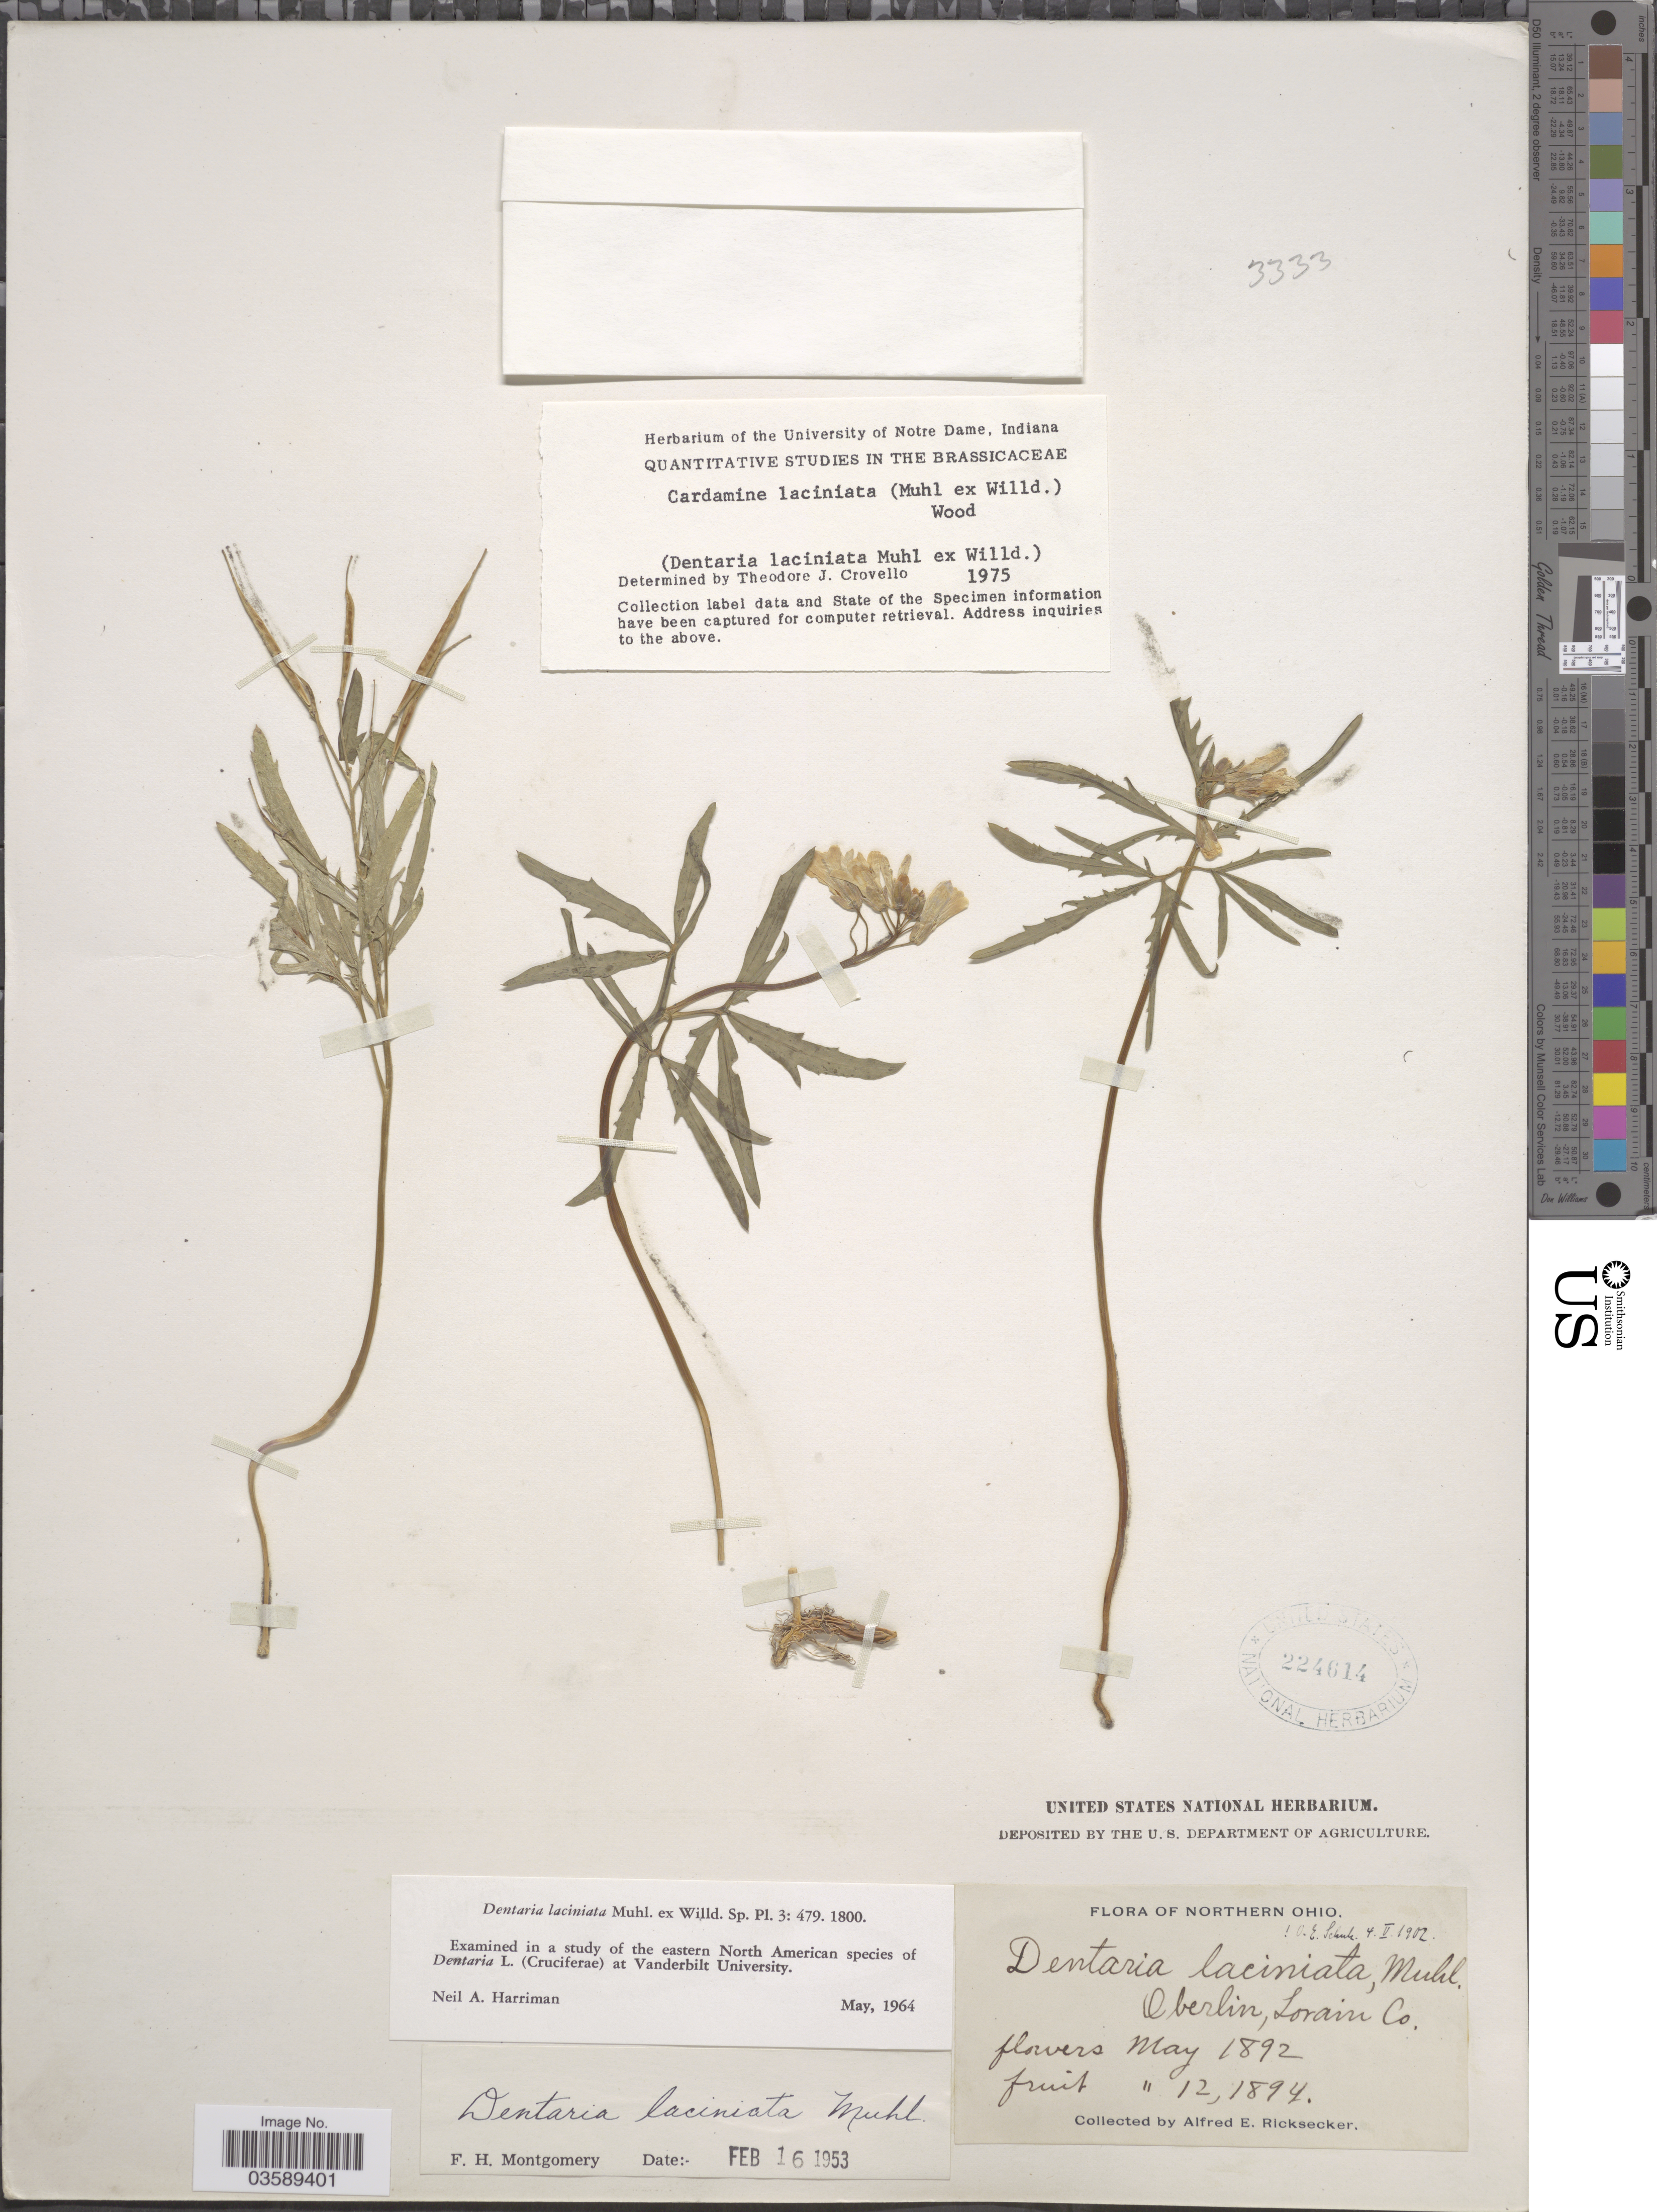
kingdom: Plantae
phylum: Tracheophyta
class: Magnoliopsida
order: Brassicales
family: Brassicaceae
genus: Cardamine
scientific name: Cardamine laciniata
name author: (Hook.) Steud.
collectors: A. E. Ricksecker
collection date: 1892-05/1894-05-12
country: United States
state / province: Ohio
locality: Northern Ohio. Oberlin, Lorain Co.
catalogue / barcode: US 224614